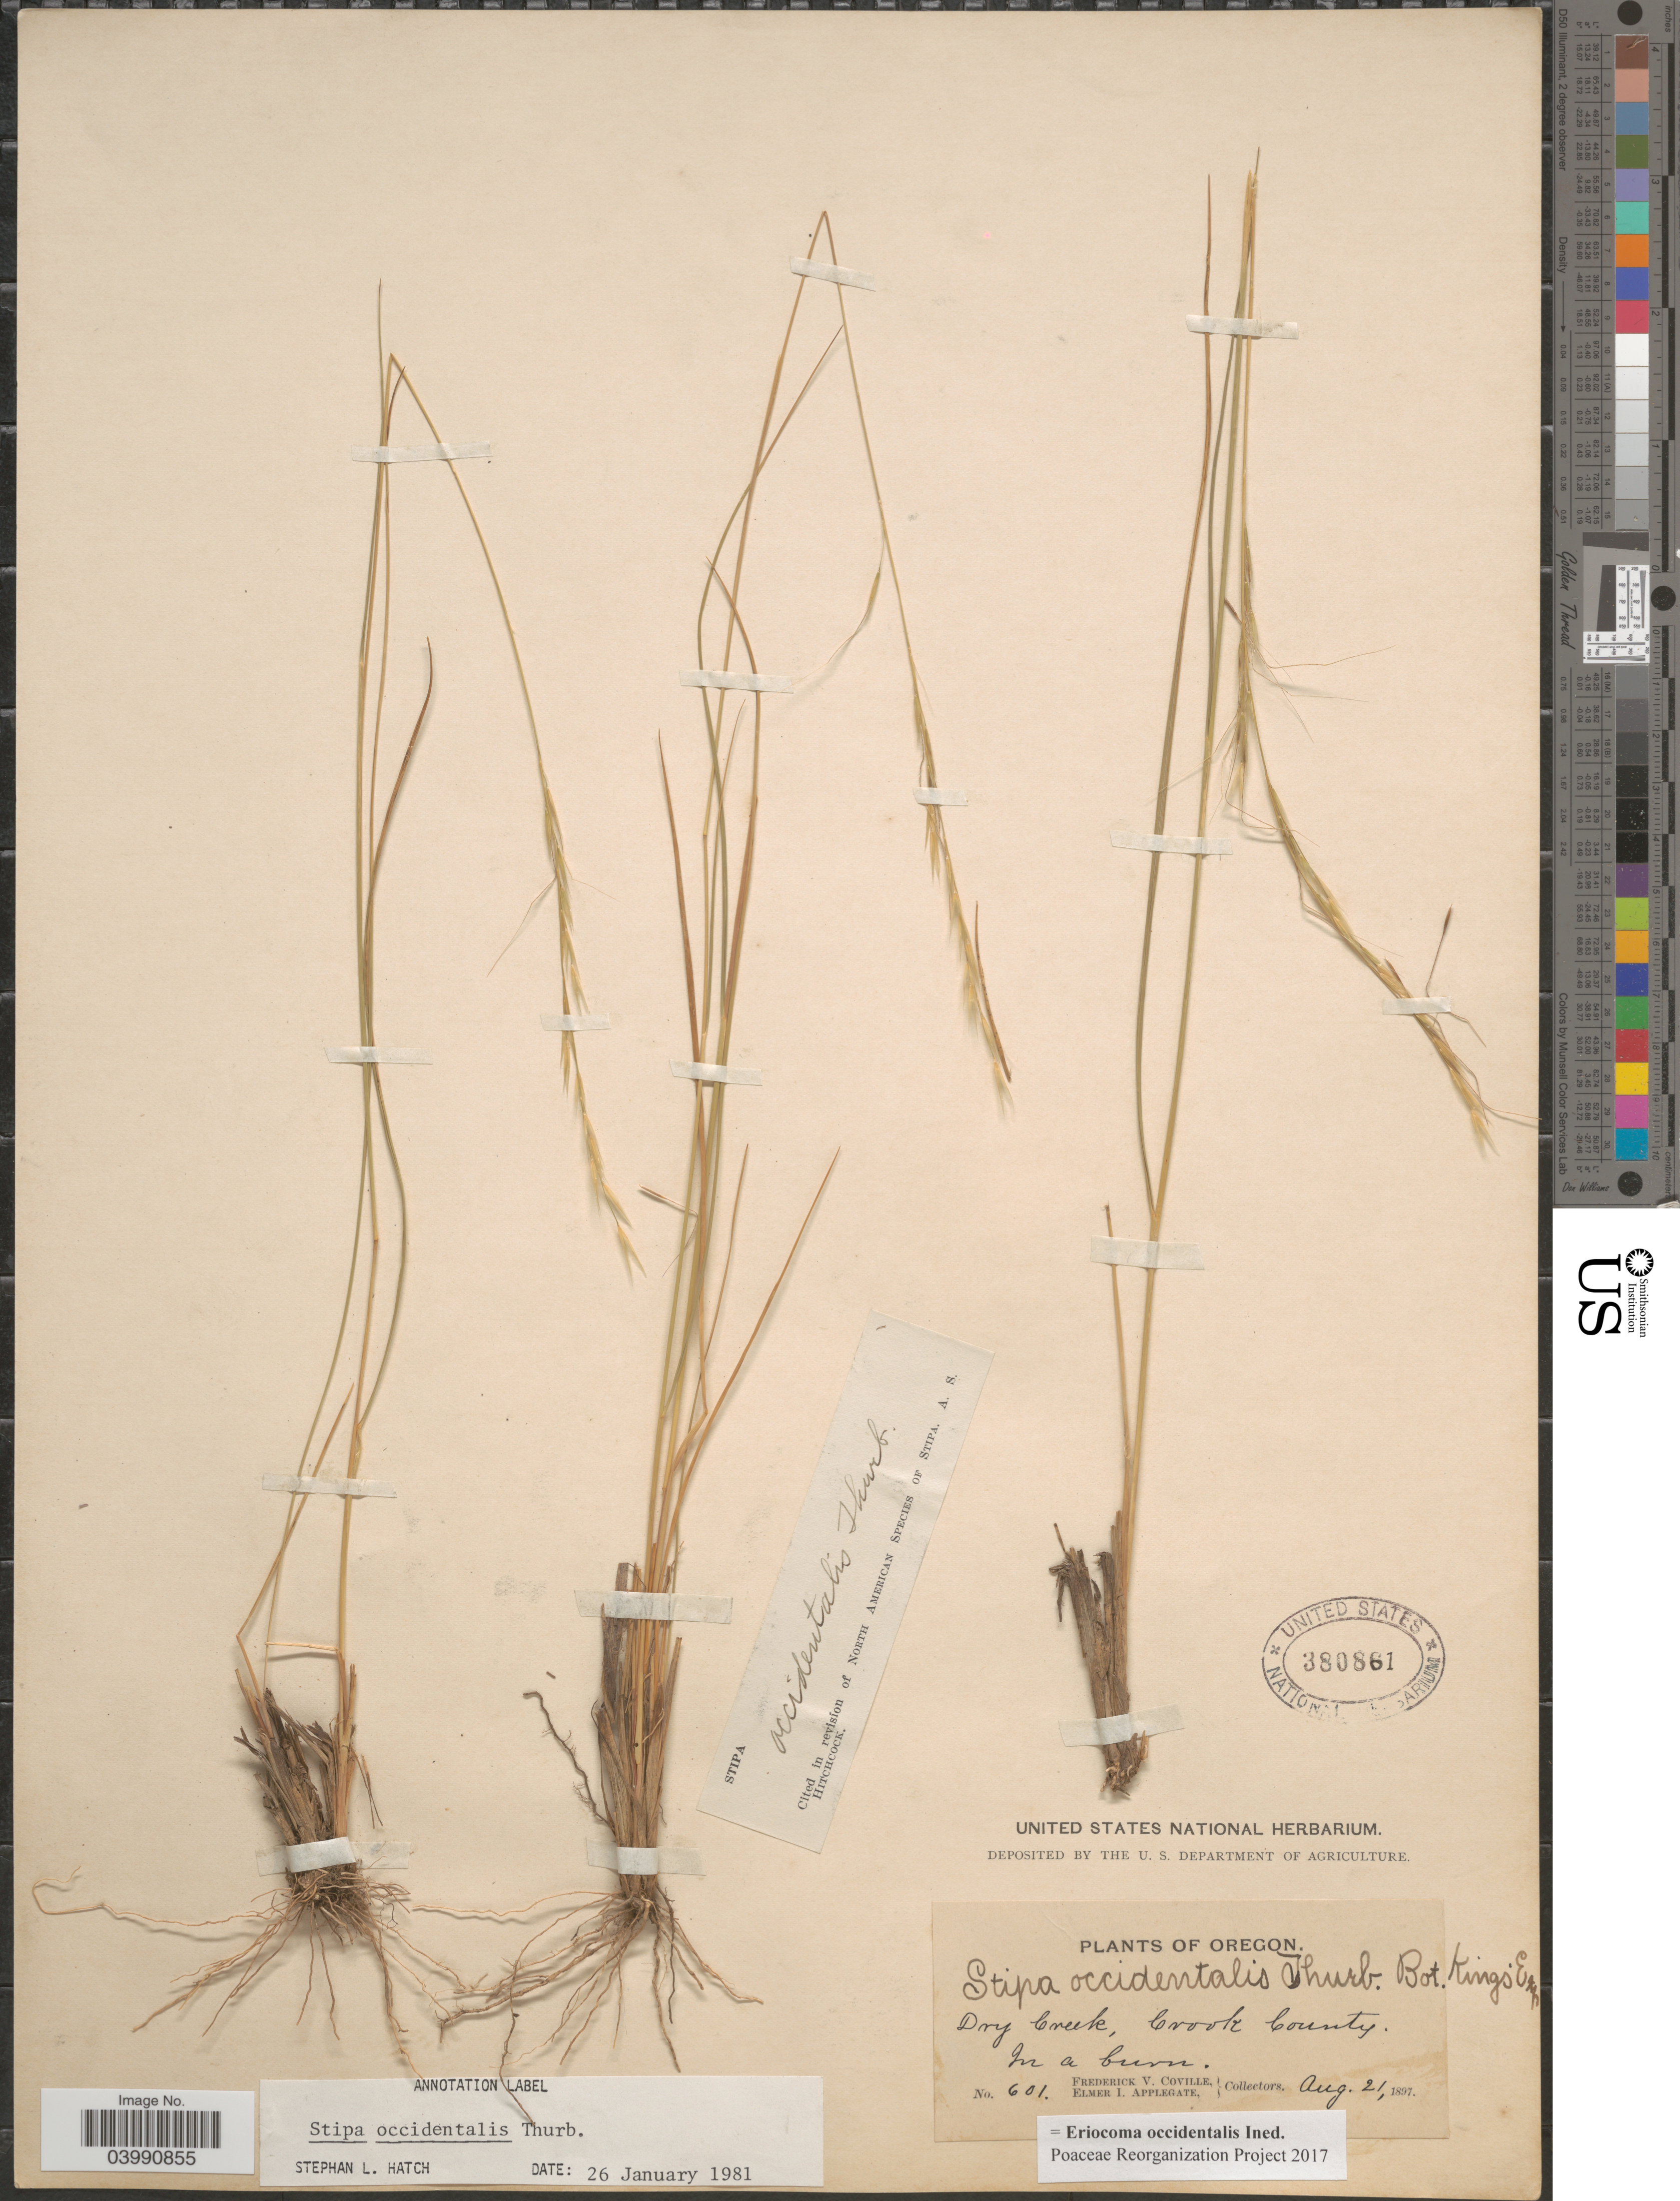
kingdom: Plantae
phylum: Tracheophyta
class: Liliopsida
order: Poales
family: Poaceae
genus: Eriocoma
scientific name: Eriocoma occidentalis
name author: (Thurb. ex S. Watson) Romasch.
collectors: F. V. Coville & E. I. Applegate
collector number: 601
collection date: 1897-08-21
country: United States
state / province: Oregon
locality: Dry Creek, Crook County.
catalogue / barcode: US 380861